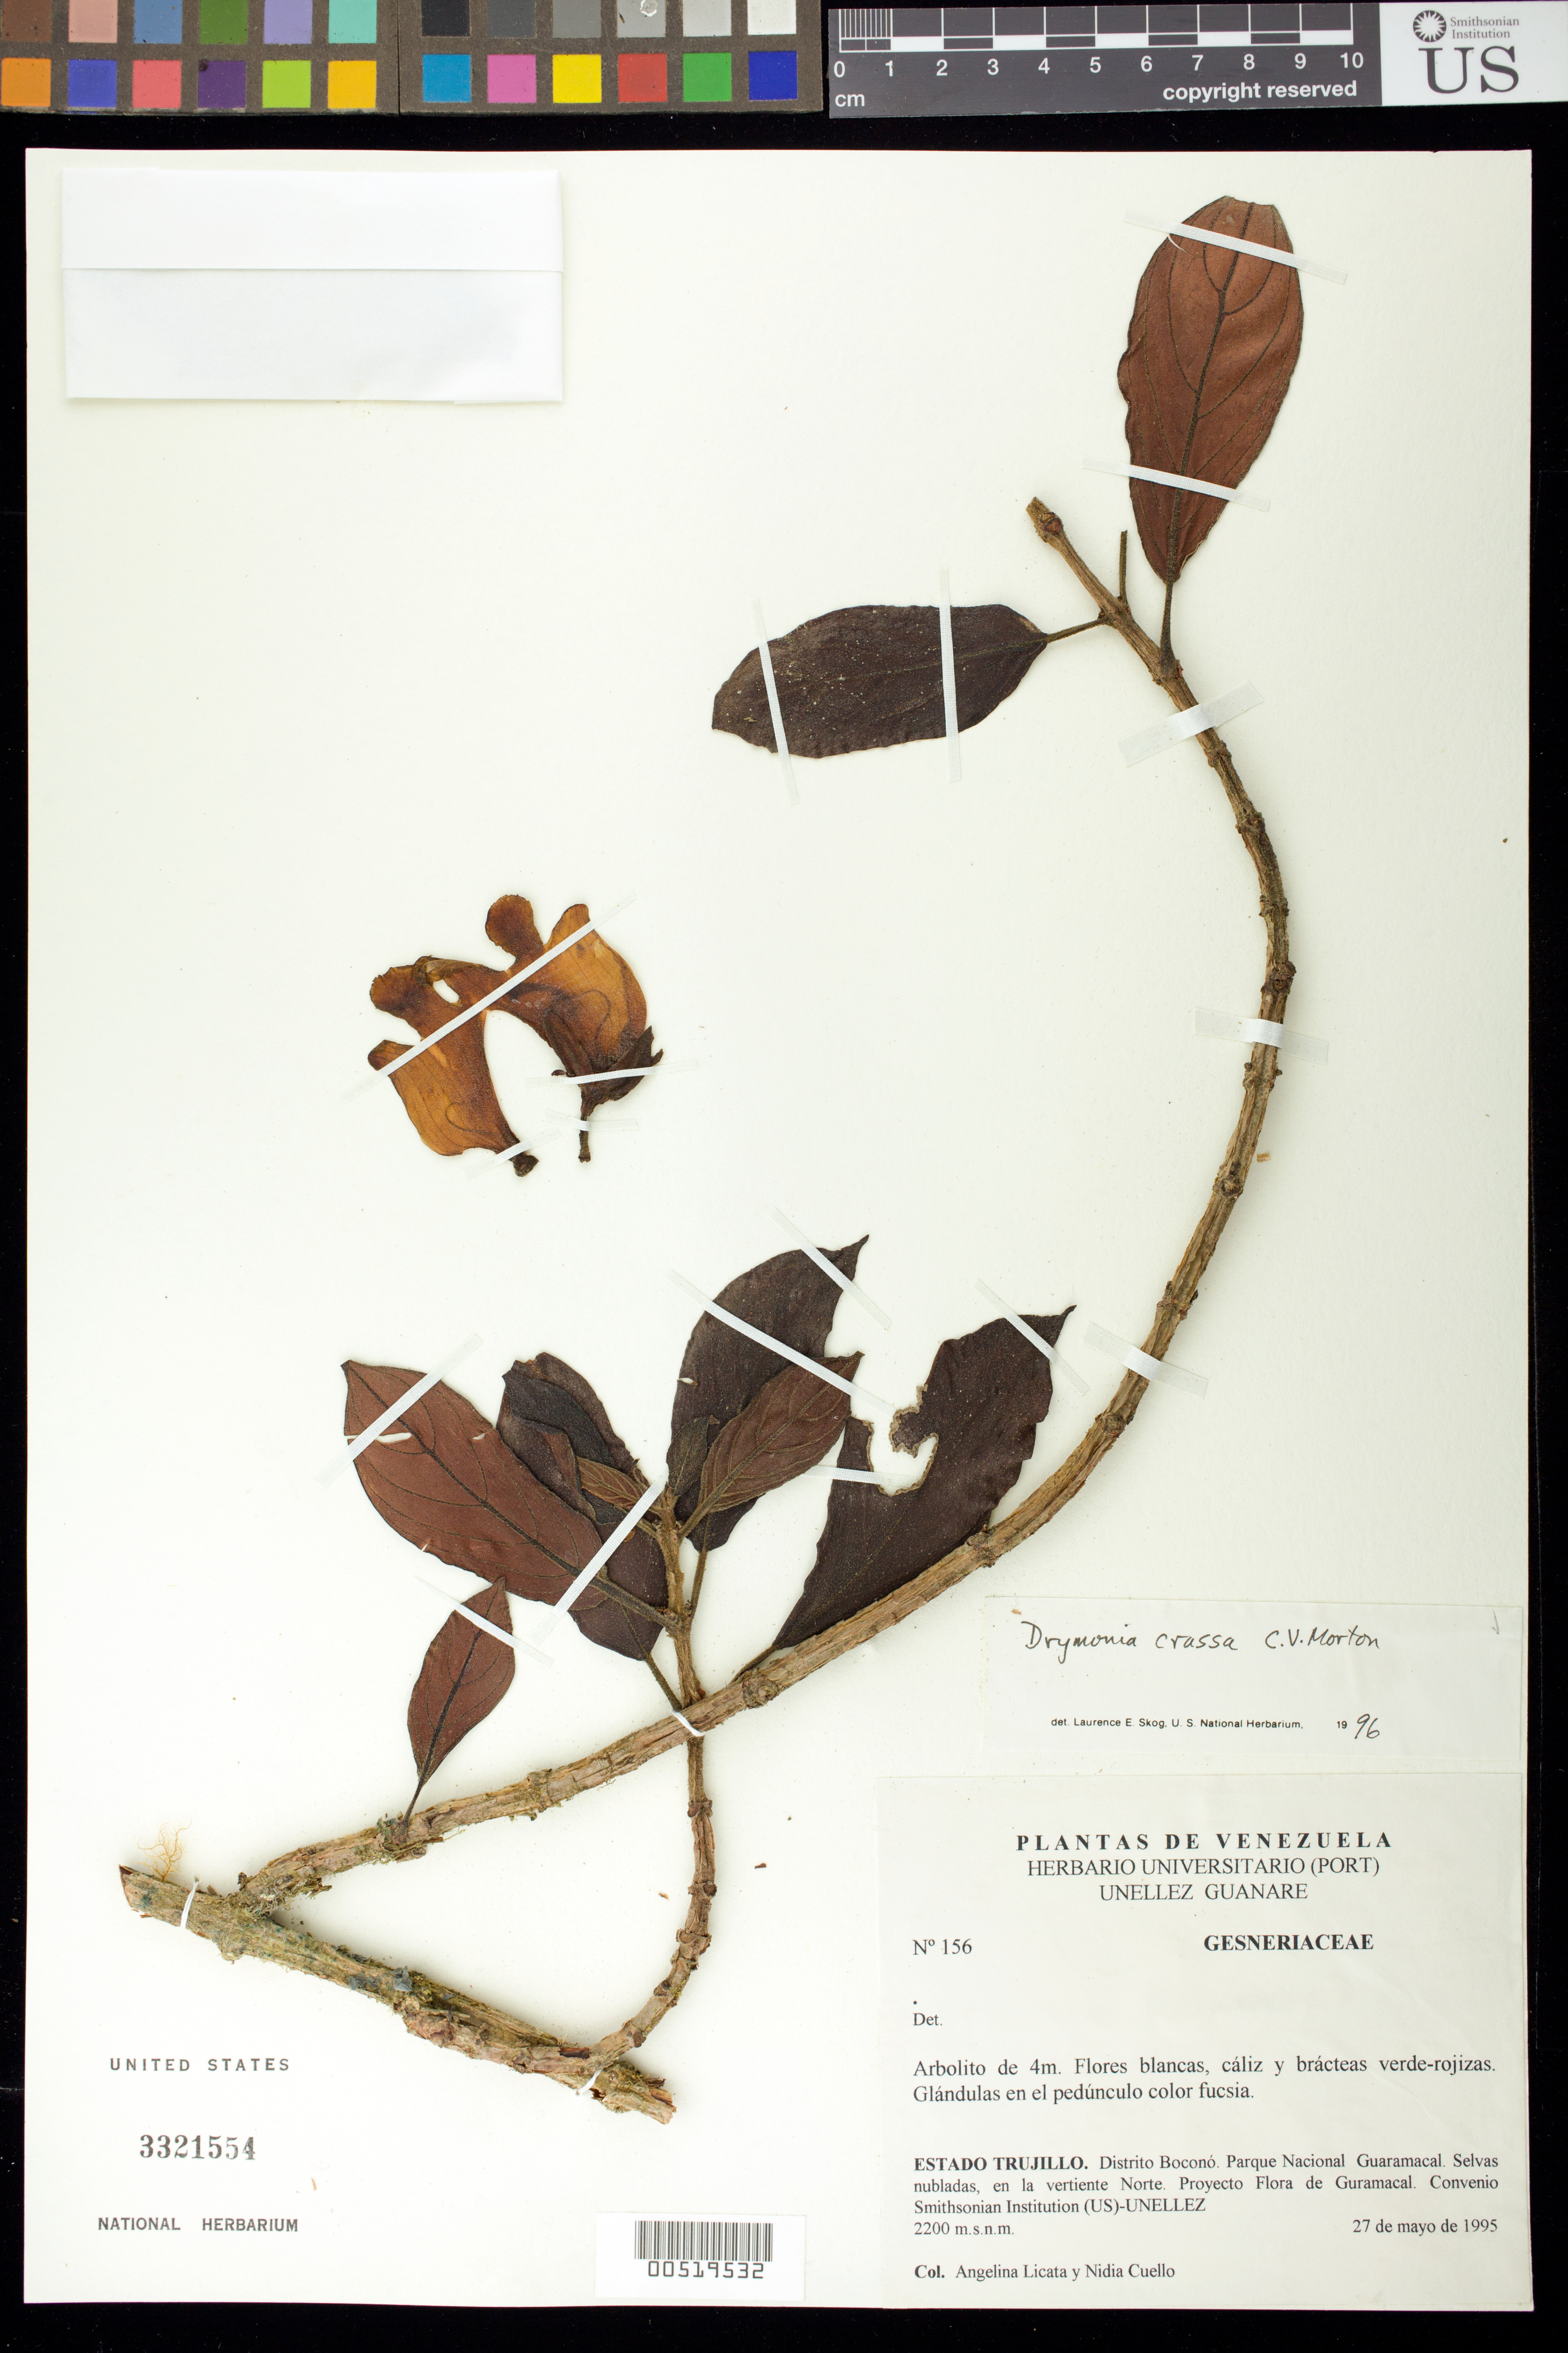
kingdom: Plantae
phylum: Tracheophyta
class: Magnoliopsida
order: Lamiales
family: Gesneriaceae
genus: Drymonia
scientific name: Drymonia crassa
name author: C.V. Morton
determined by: Clark, J. L., (SEL), The Marie Selby Botanical Garden (UNITED STATES)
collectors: A. Licata & N. L. Cuello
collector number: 156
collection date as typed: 27 May 1995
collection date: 1995-05-27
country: Venezuela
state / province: Trujillo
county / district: Boconó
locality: Parque Nacional Guaramacal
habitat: Selvas nubladas, en la vertiente Norte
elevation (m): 2200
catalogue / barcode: US 3321554